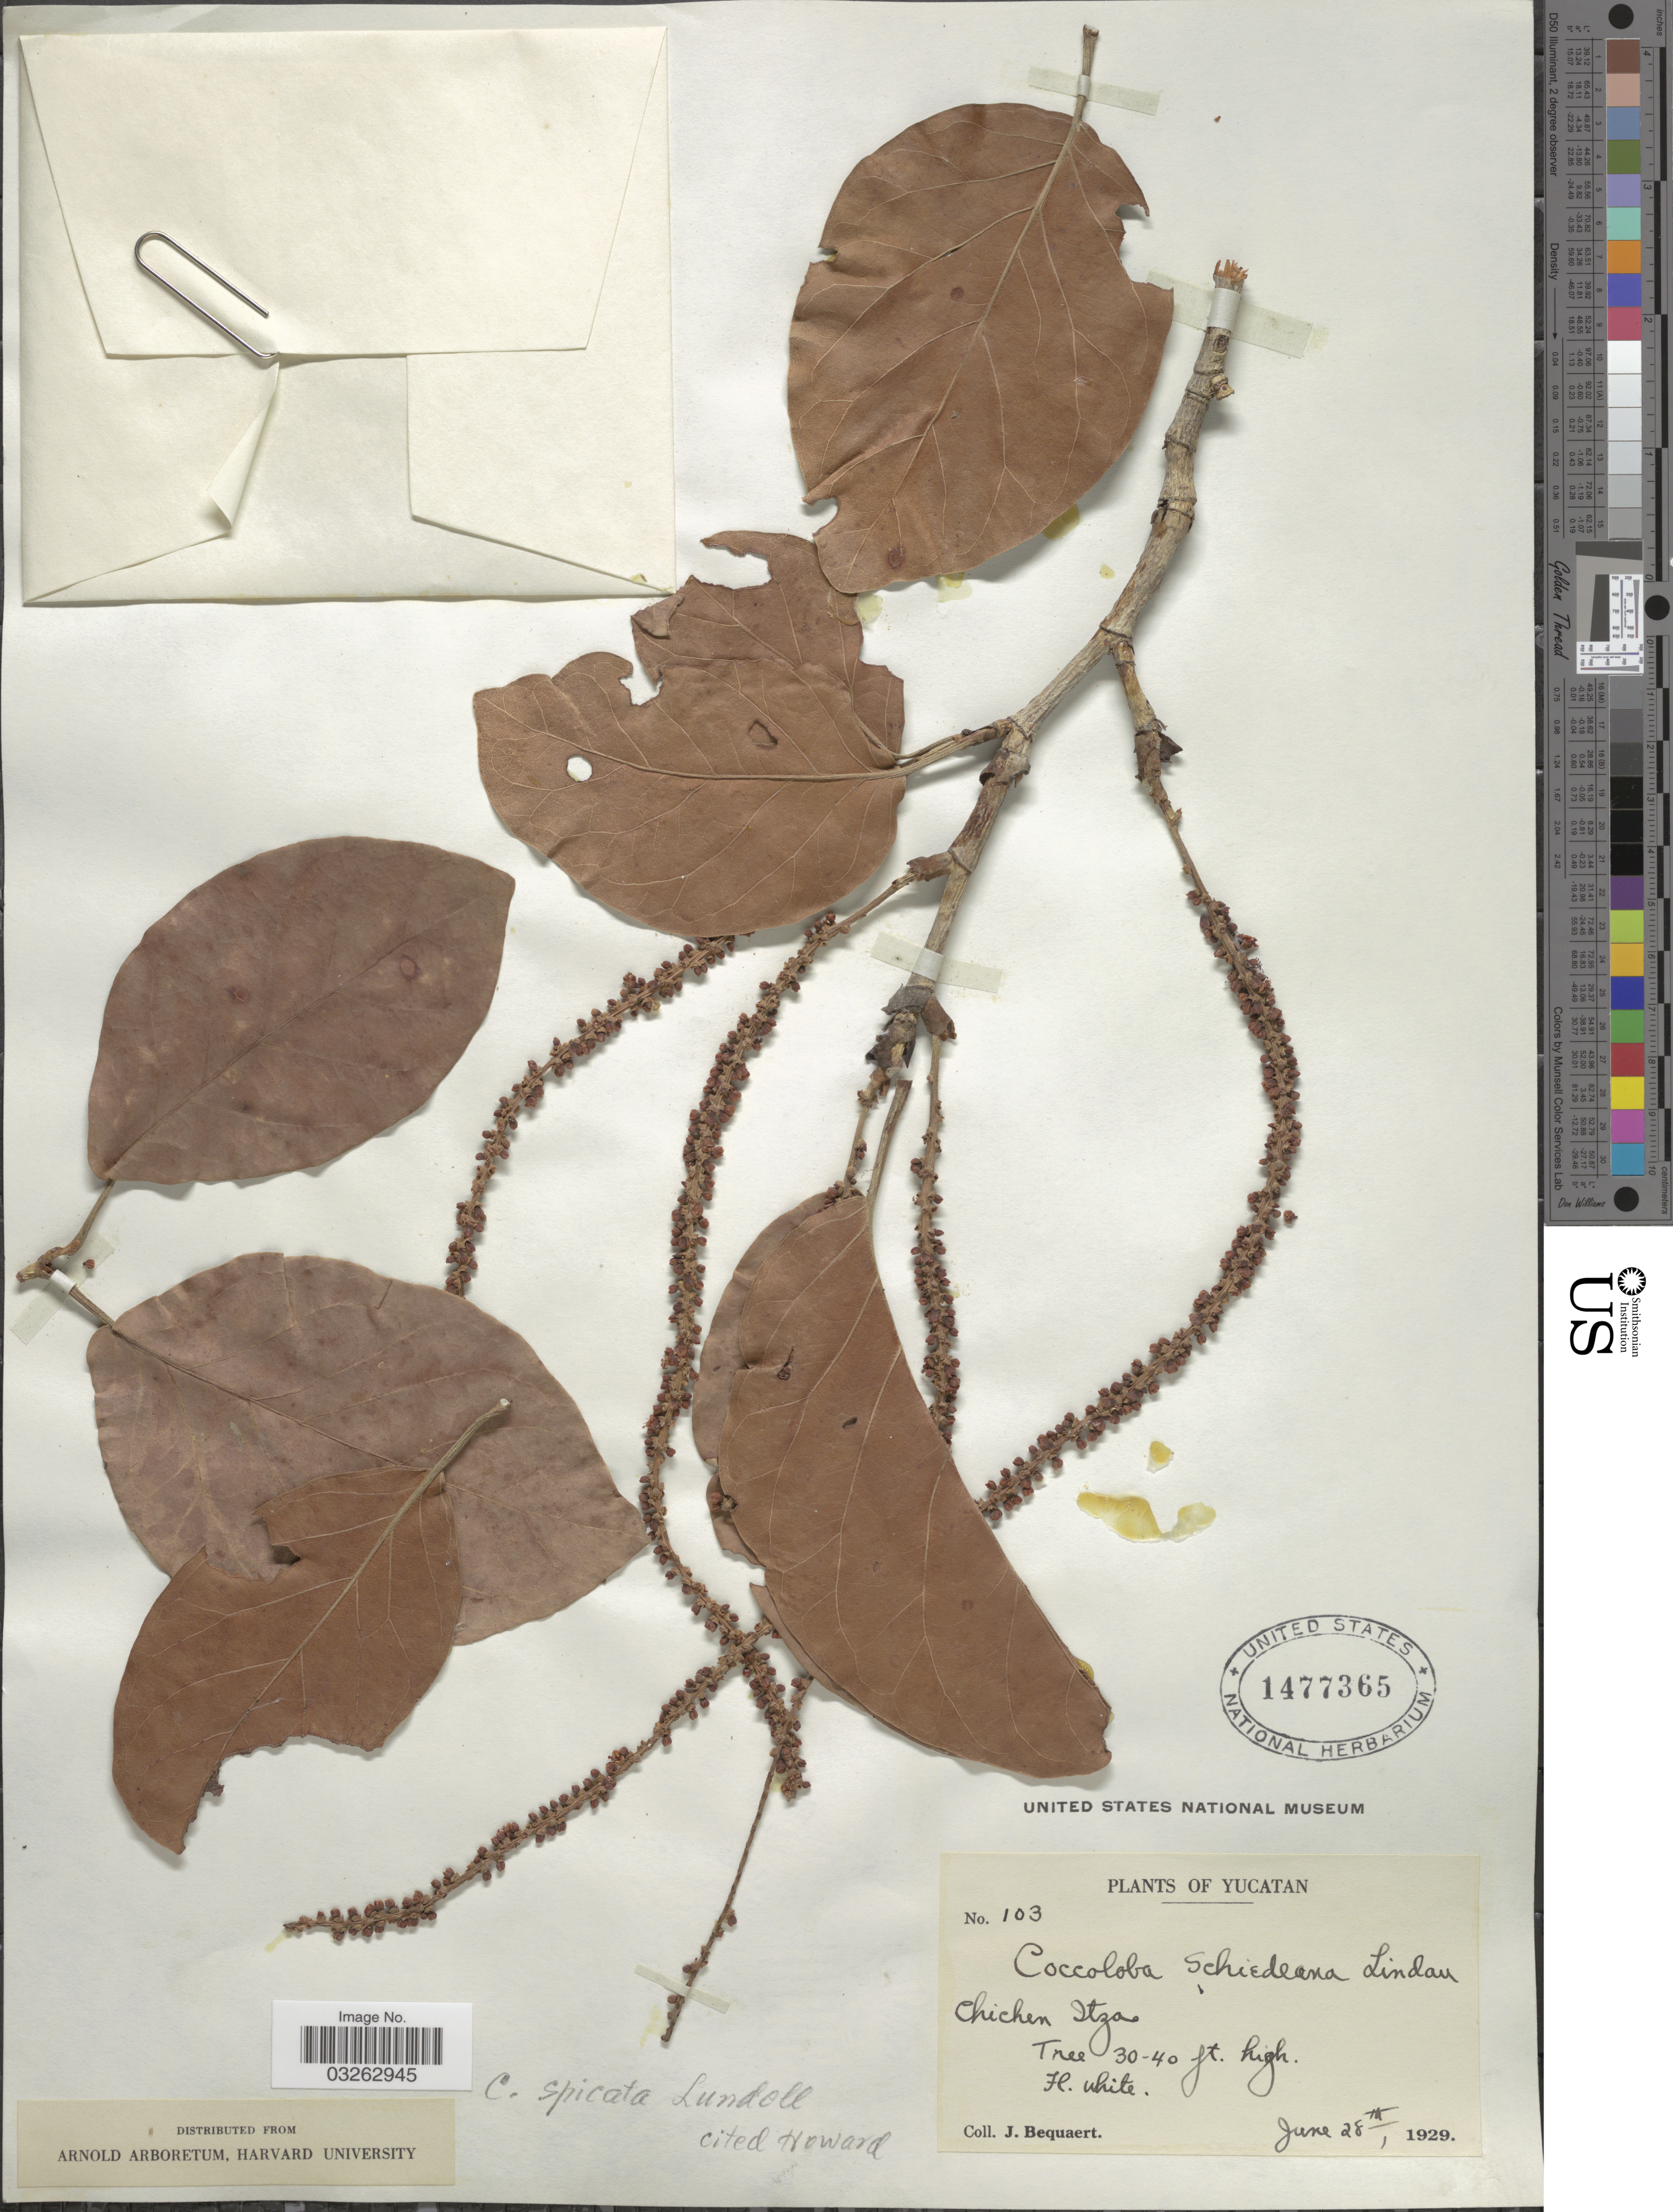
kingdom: Plantae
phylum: Tracheophyta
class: Magnoliopsida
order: Caryophyllales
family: Polygonaceae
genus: Coccoloba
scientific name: Coccoloba spicata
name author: Lundell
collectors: J. Bequaert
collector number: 103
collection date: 1929-06-28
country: Mexico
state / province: Yucatán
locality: Chichen Itza.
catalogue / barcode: US 1477365